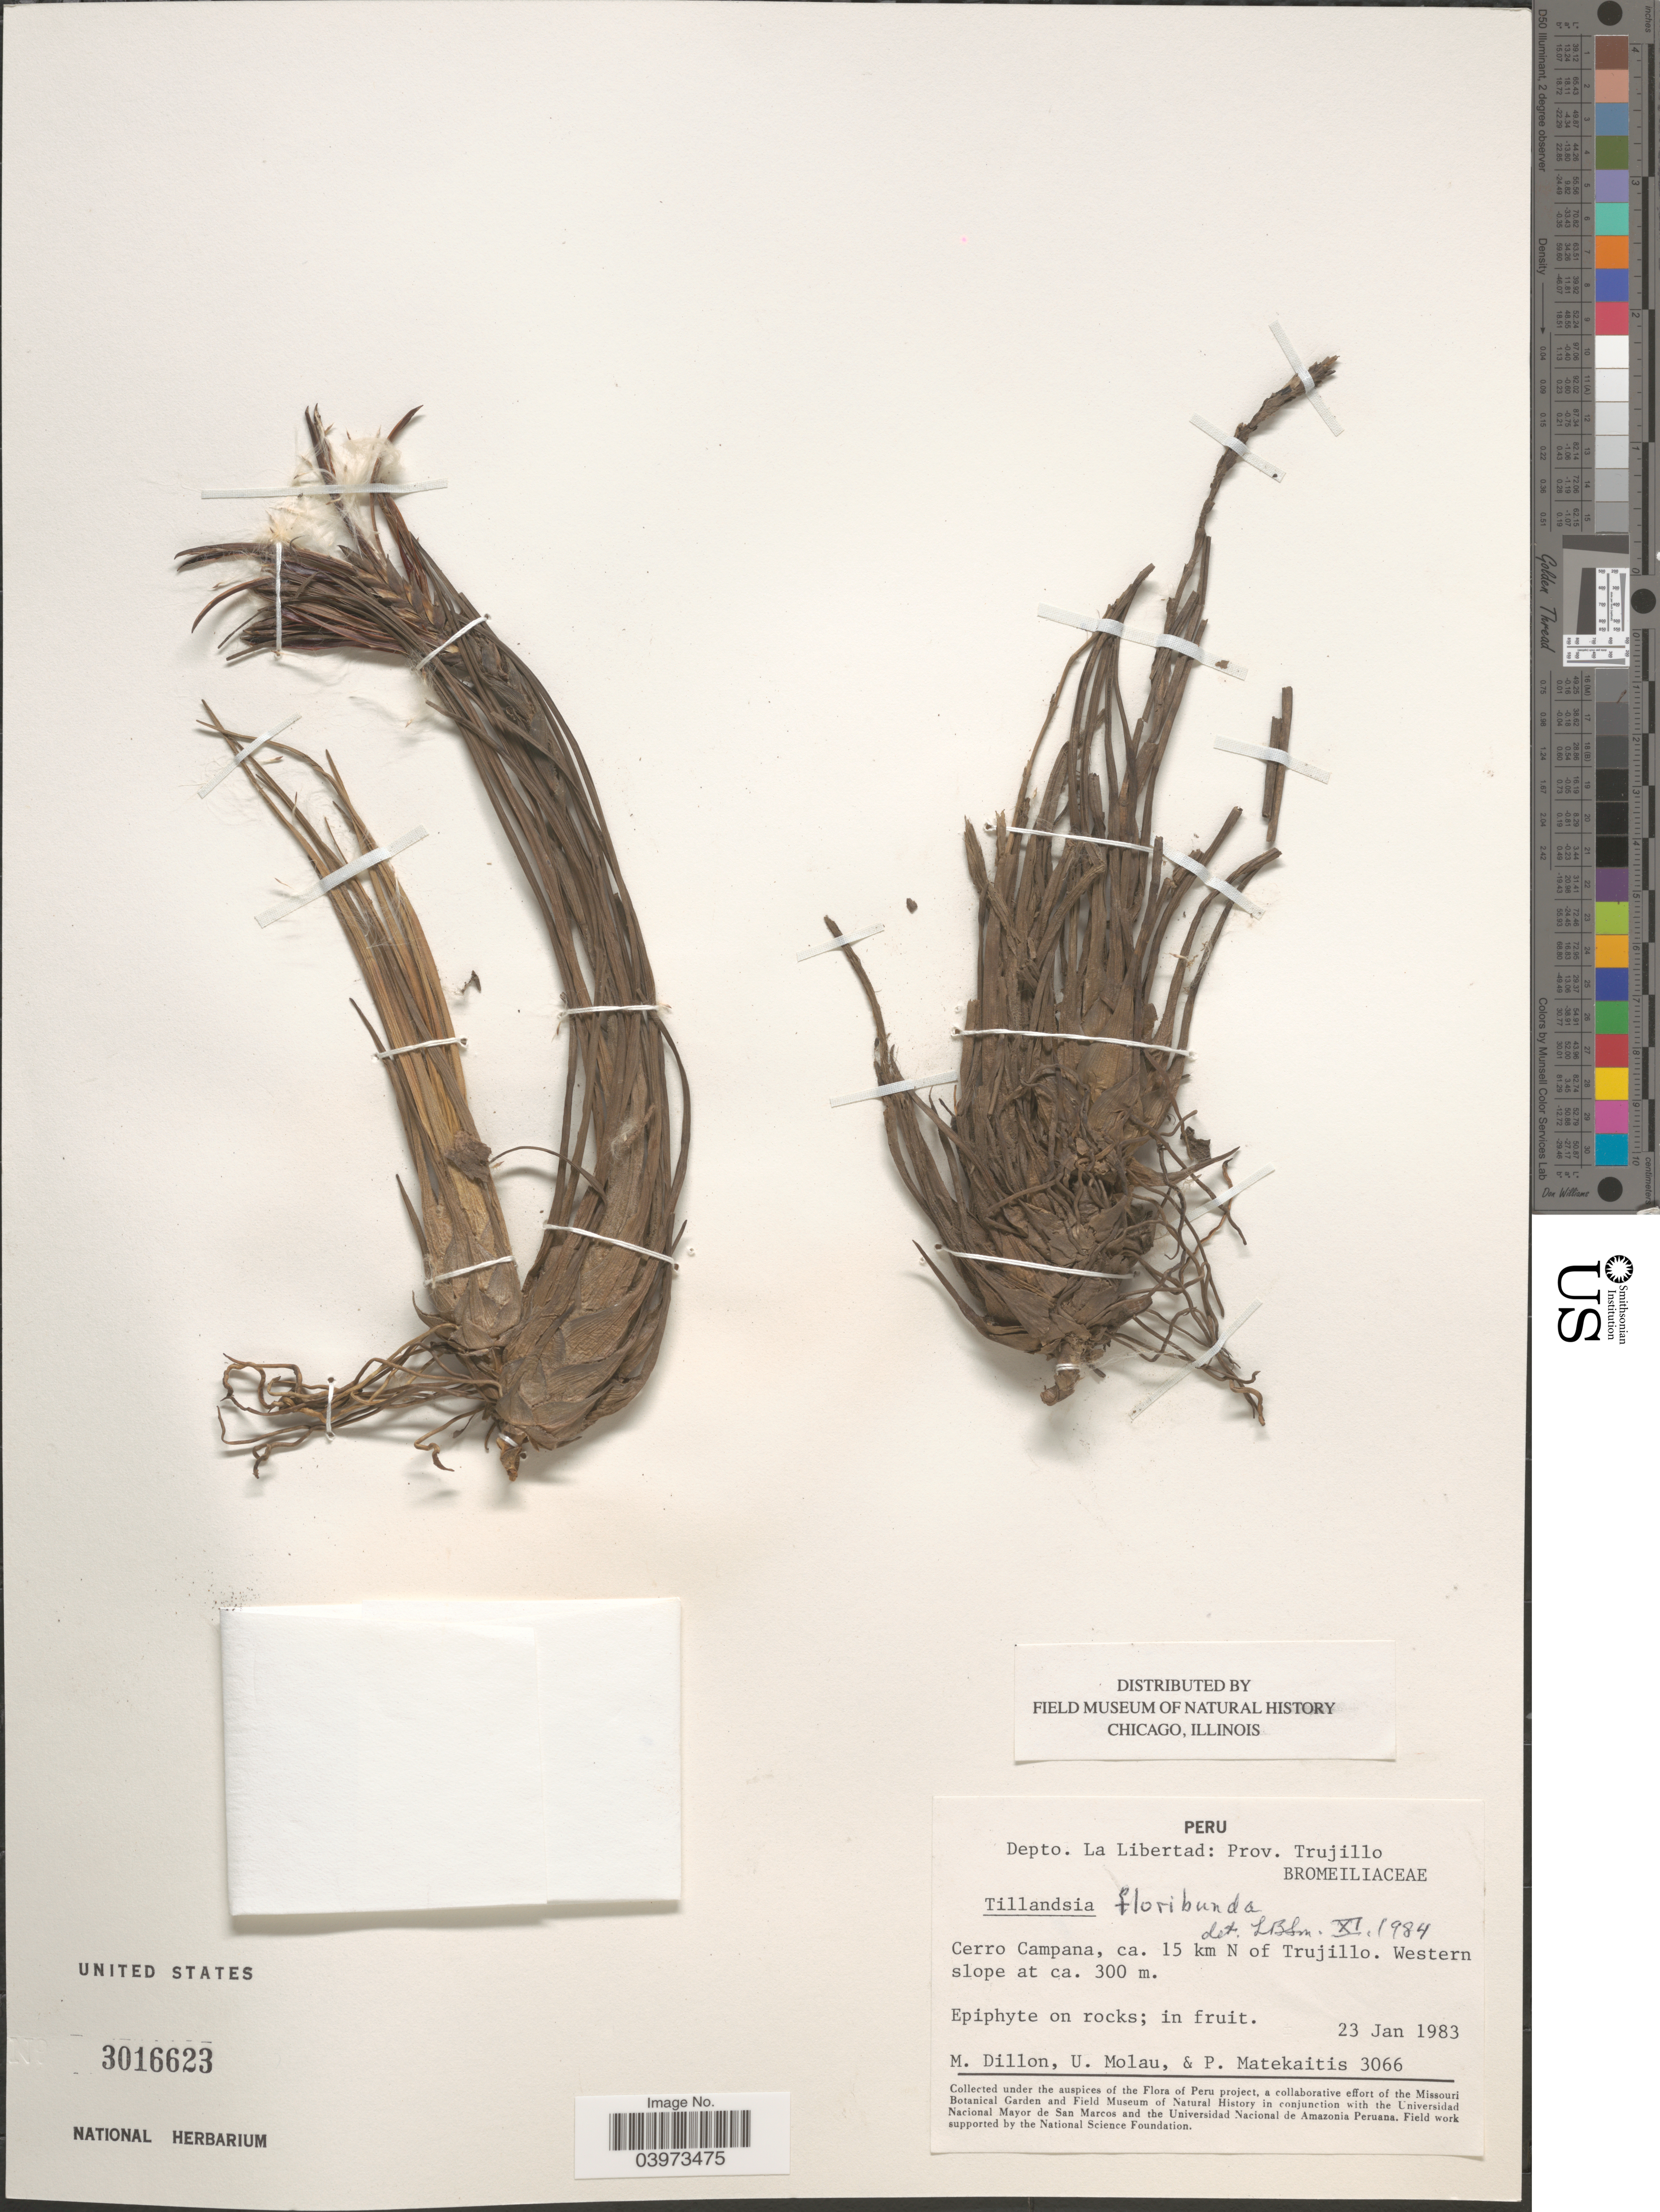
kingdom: Plantae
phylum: Tracheophyta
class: Liliopsida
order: Poales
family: Bromeliaceae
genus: Tillandsia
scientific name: Tillandsia floribunda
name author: Kunth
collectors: M. O. Dillon, U. Molau & P. Matekaitis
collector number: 3066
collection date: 1983-01-23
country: Peru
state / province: La Libertad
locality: Depto. La Libertad: Prov. Trujillo. Cerro Campana, ca. 15 km N of Trujillo. Western slope.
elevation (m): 300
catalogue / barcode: US 3016623